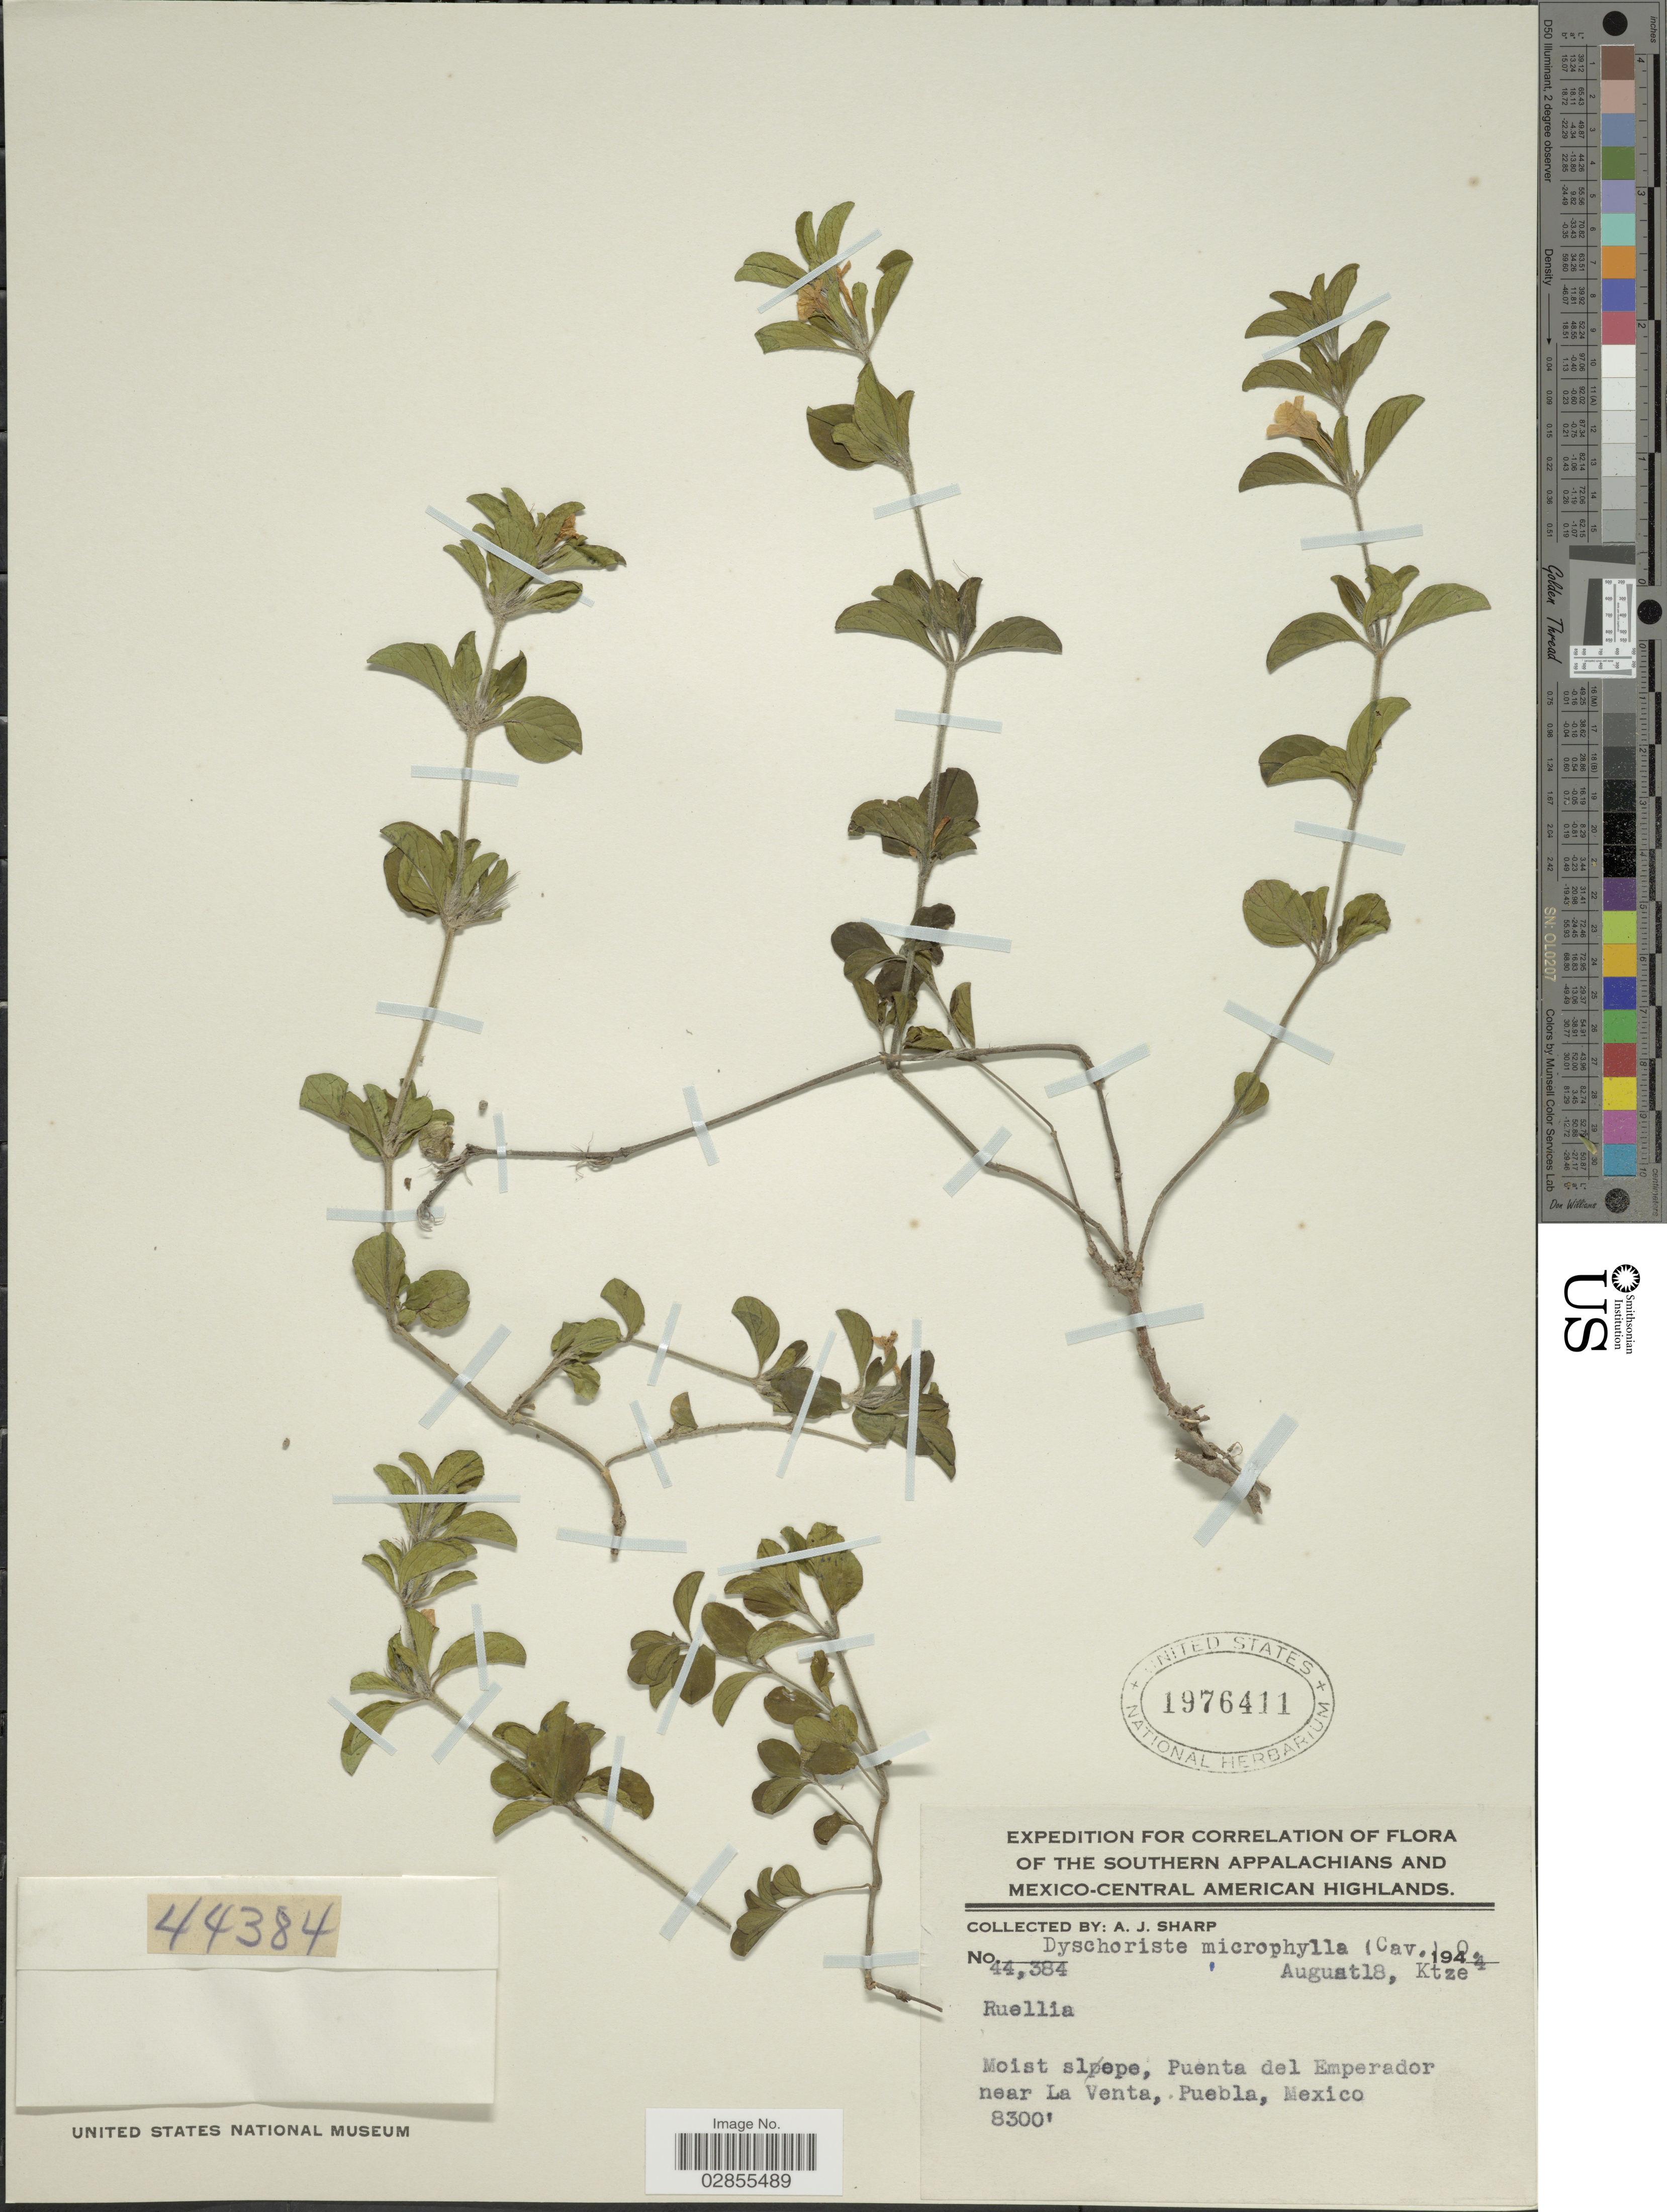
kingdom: Plantae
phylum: Tracheophyta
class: Magnoliopsida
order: Lamiales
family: Acanthaceae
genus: Dyschoriste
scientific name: Dyschoriste microphylla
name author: (Cav.) Kuntze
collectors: A. J. Sharp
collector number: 44384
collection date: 1944-08-18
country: Mexico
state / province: Puebla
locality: Southern Appalachians and Mexico-Central American Highlands, Moist slope, Puenta del Emperador near La Venta.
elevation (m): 2530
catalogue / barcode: US 1976411